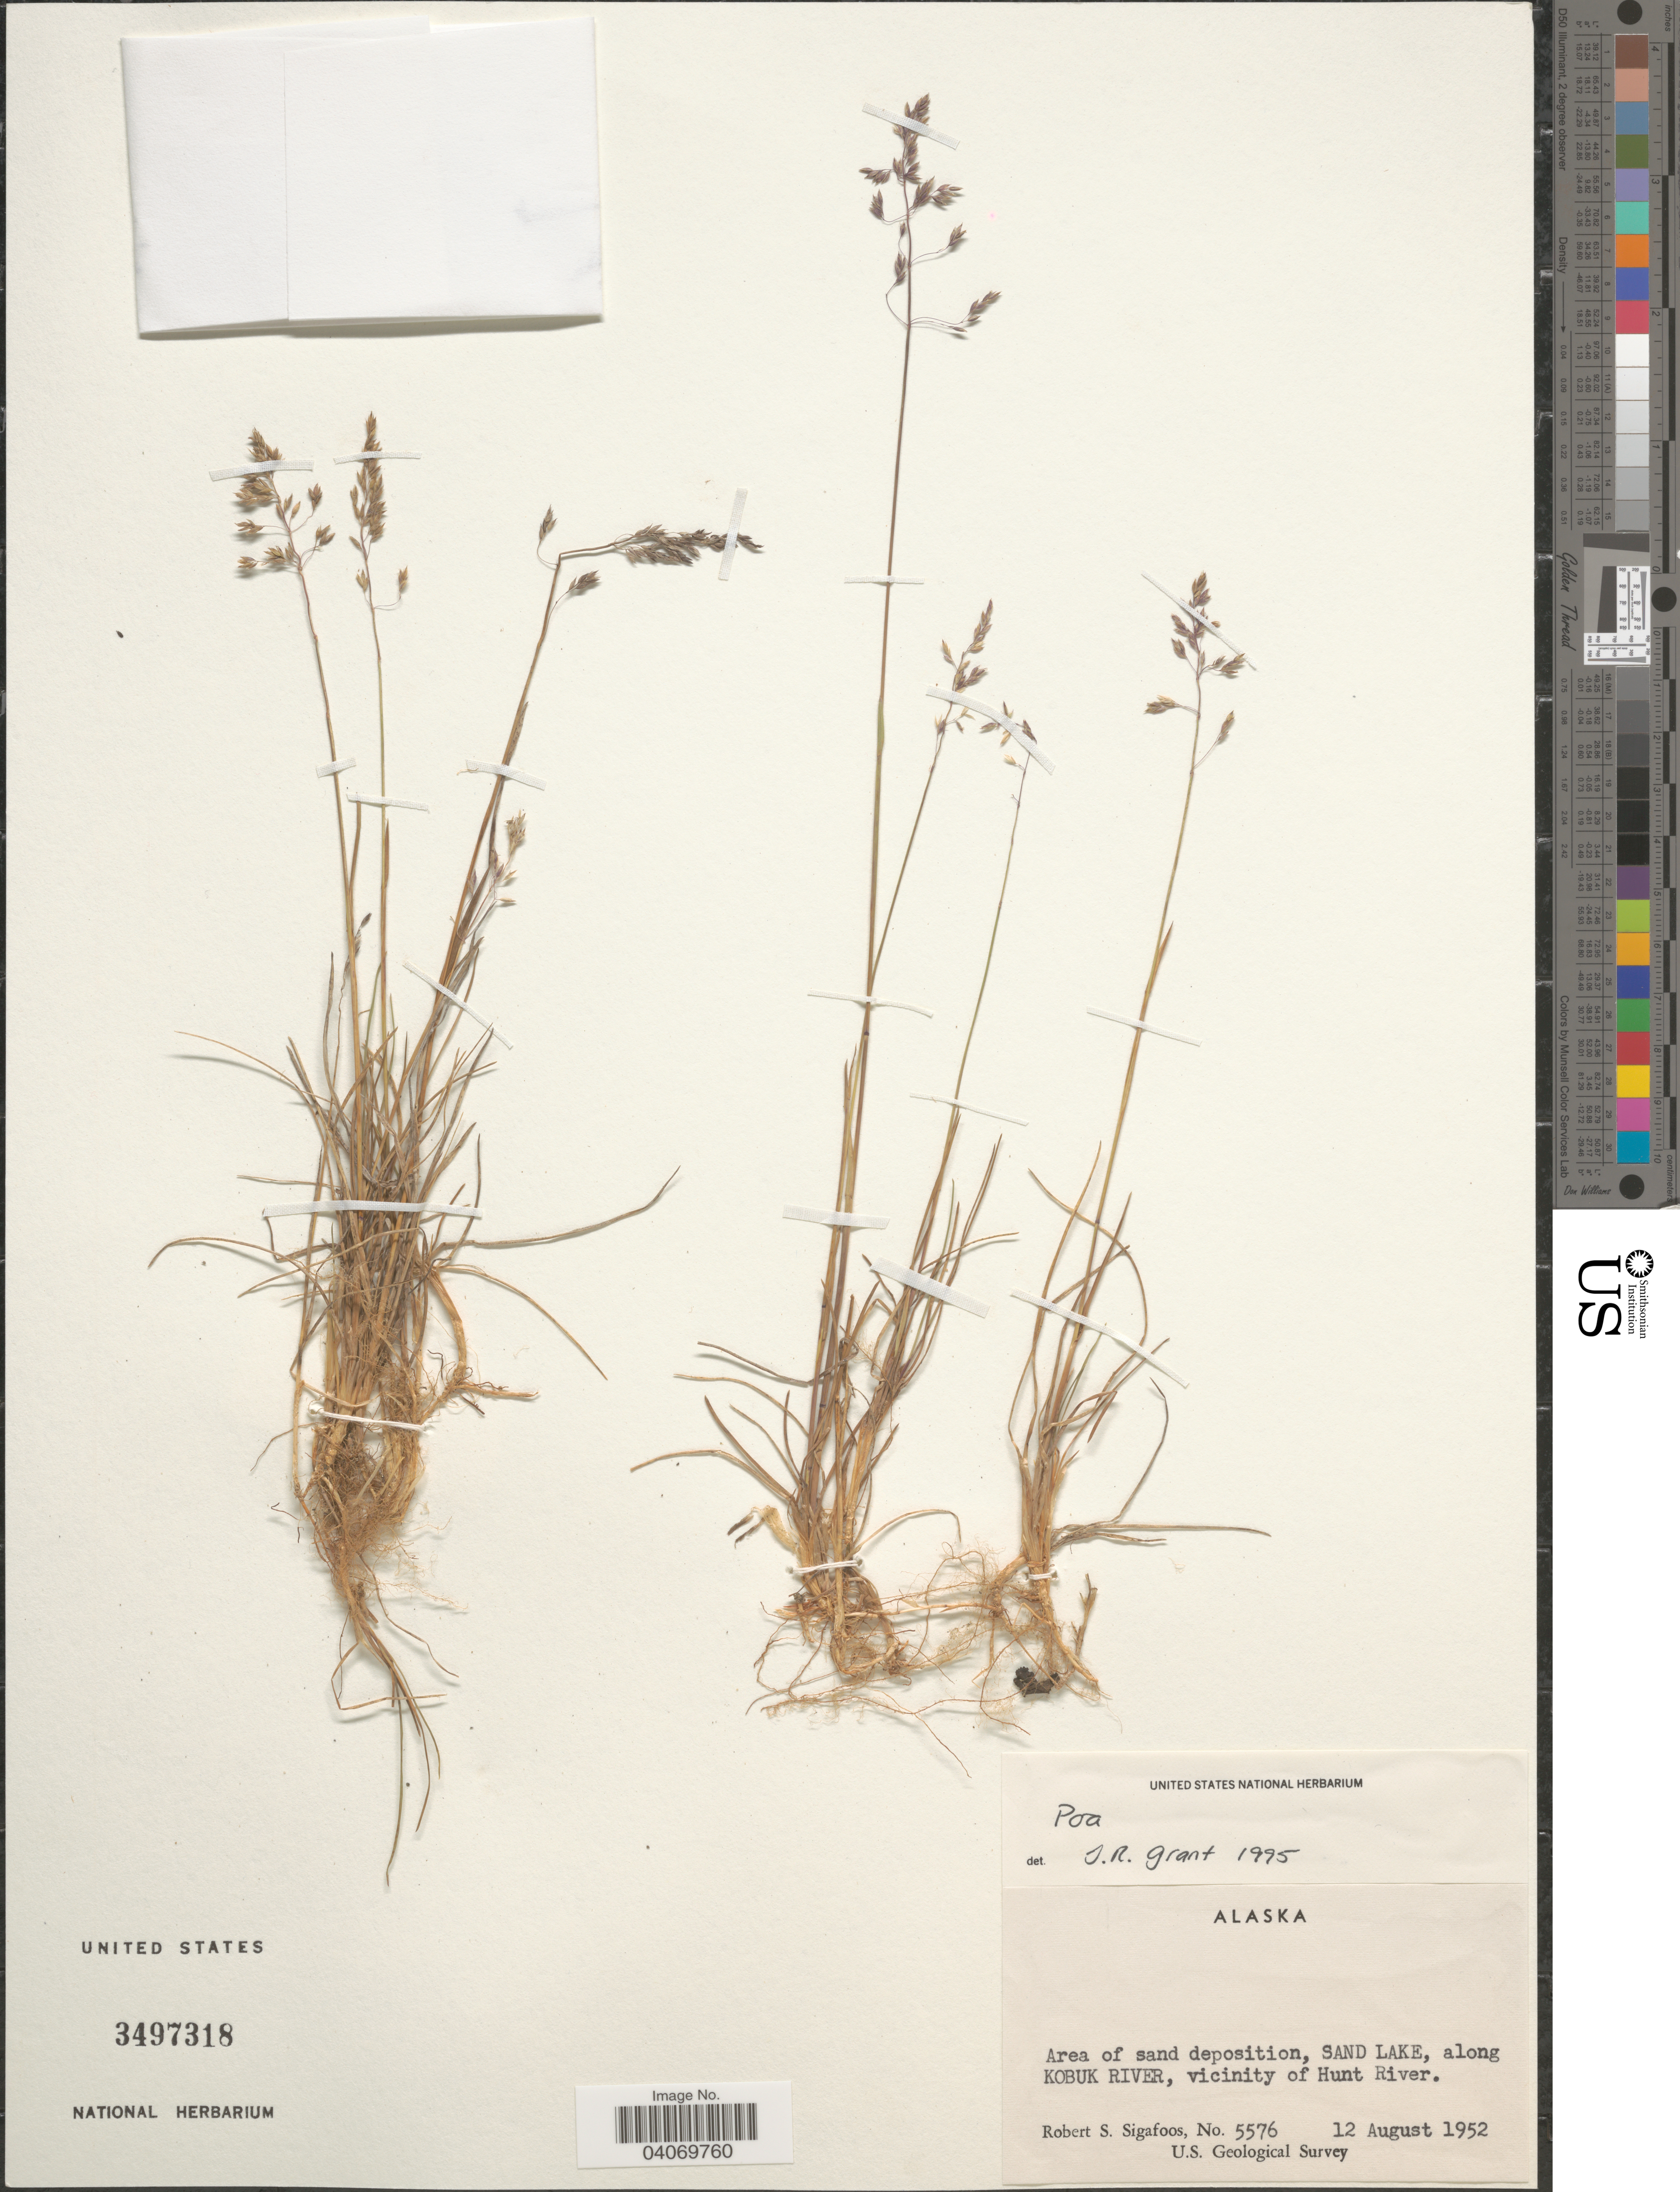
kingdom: Plantae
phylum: Tracheophyta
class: Liliopsida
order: Poales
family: Poaceae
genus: Poa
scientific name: Poa sp.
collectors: R. Sigafoos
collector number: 5576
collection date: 1952-08-12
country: United States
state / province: Alaska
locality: Area of sand deposition, Sand Lake, along Kobuk River, vicinity of Hunt River. U.S. Geological Survey.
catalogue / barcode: US 3497318